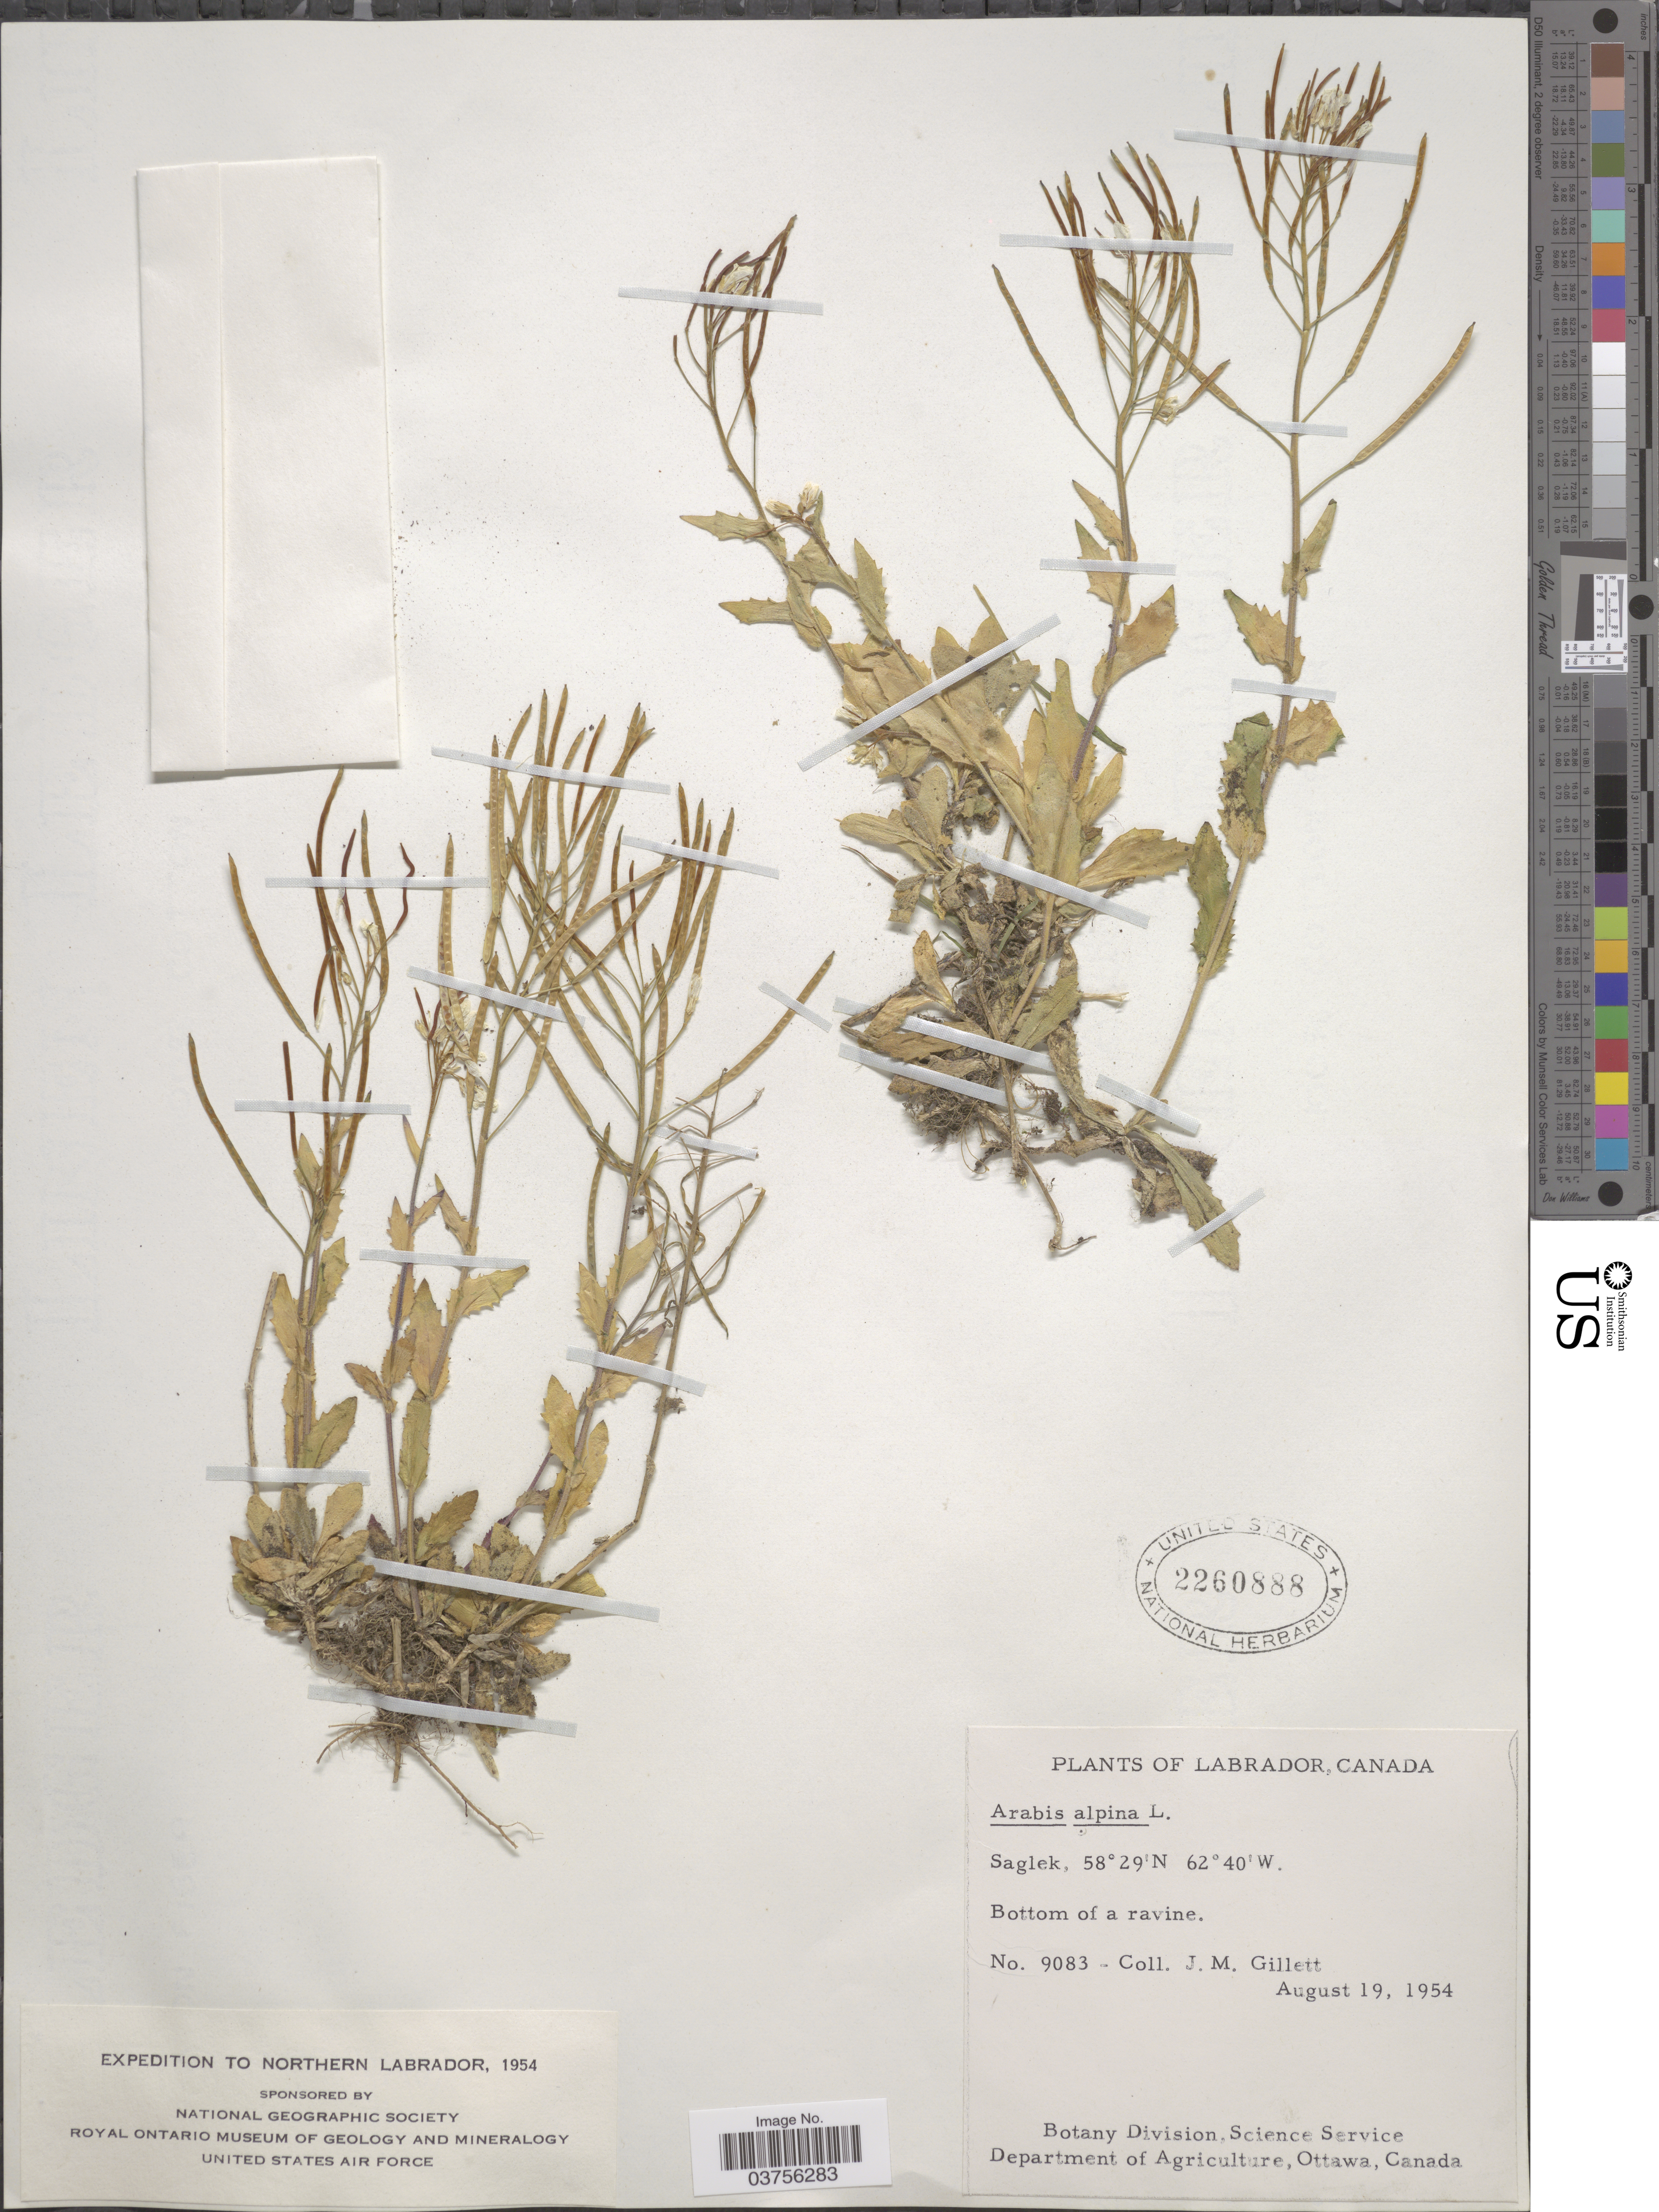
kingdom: Plantae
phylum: Tracheophyta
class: Magnoliopsida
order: Brassicales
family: Brassicaceae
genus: Arabis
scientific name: Arabis alpina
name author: L.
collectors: J. M. Gillett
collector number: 9083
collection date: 1954-08-19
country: Canada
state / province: Newfoundland and Labrador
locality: Labrador. Saglek. Bottom of ravine. Northern Labrador.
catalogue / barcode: US 2260888